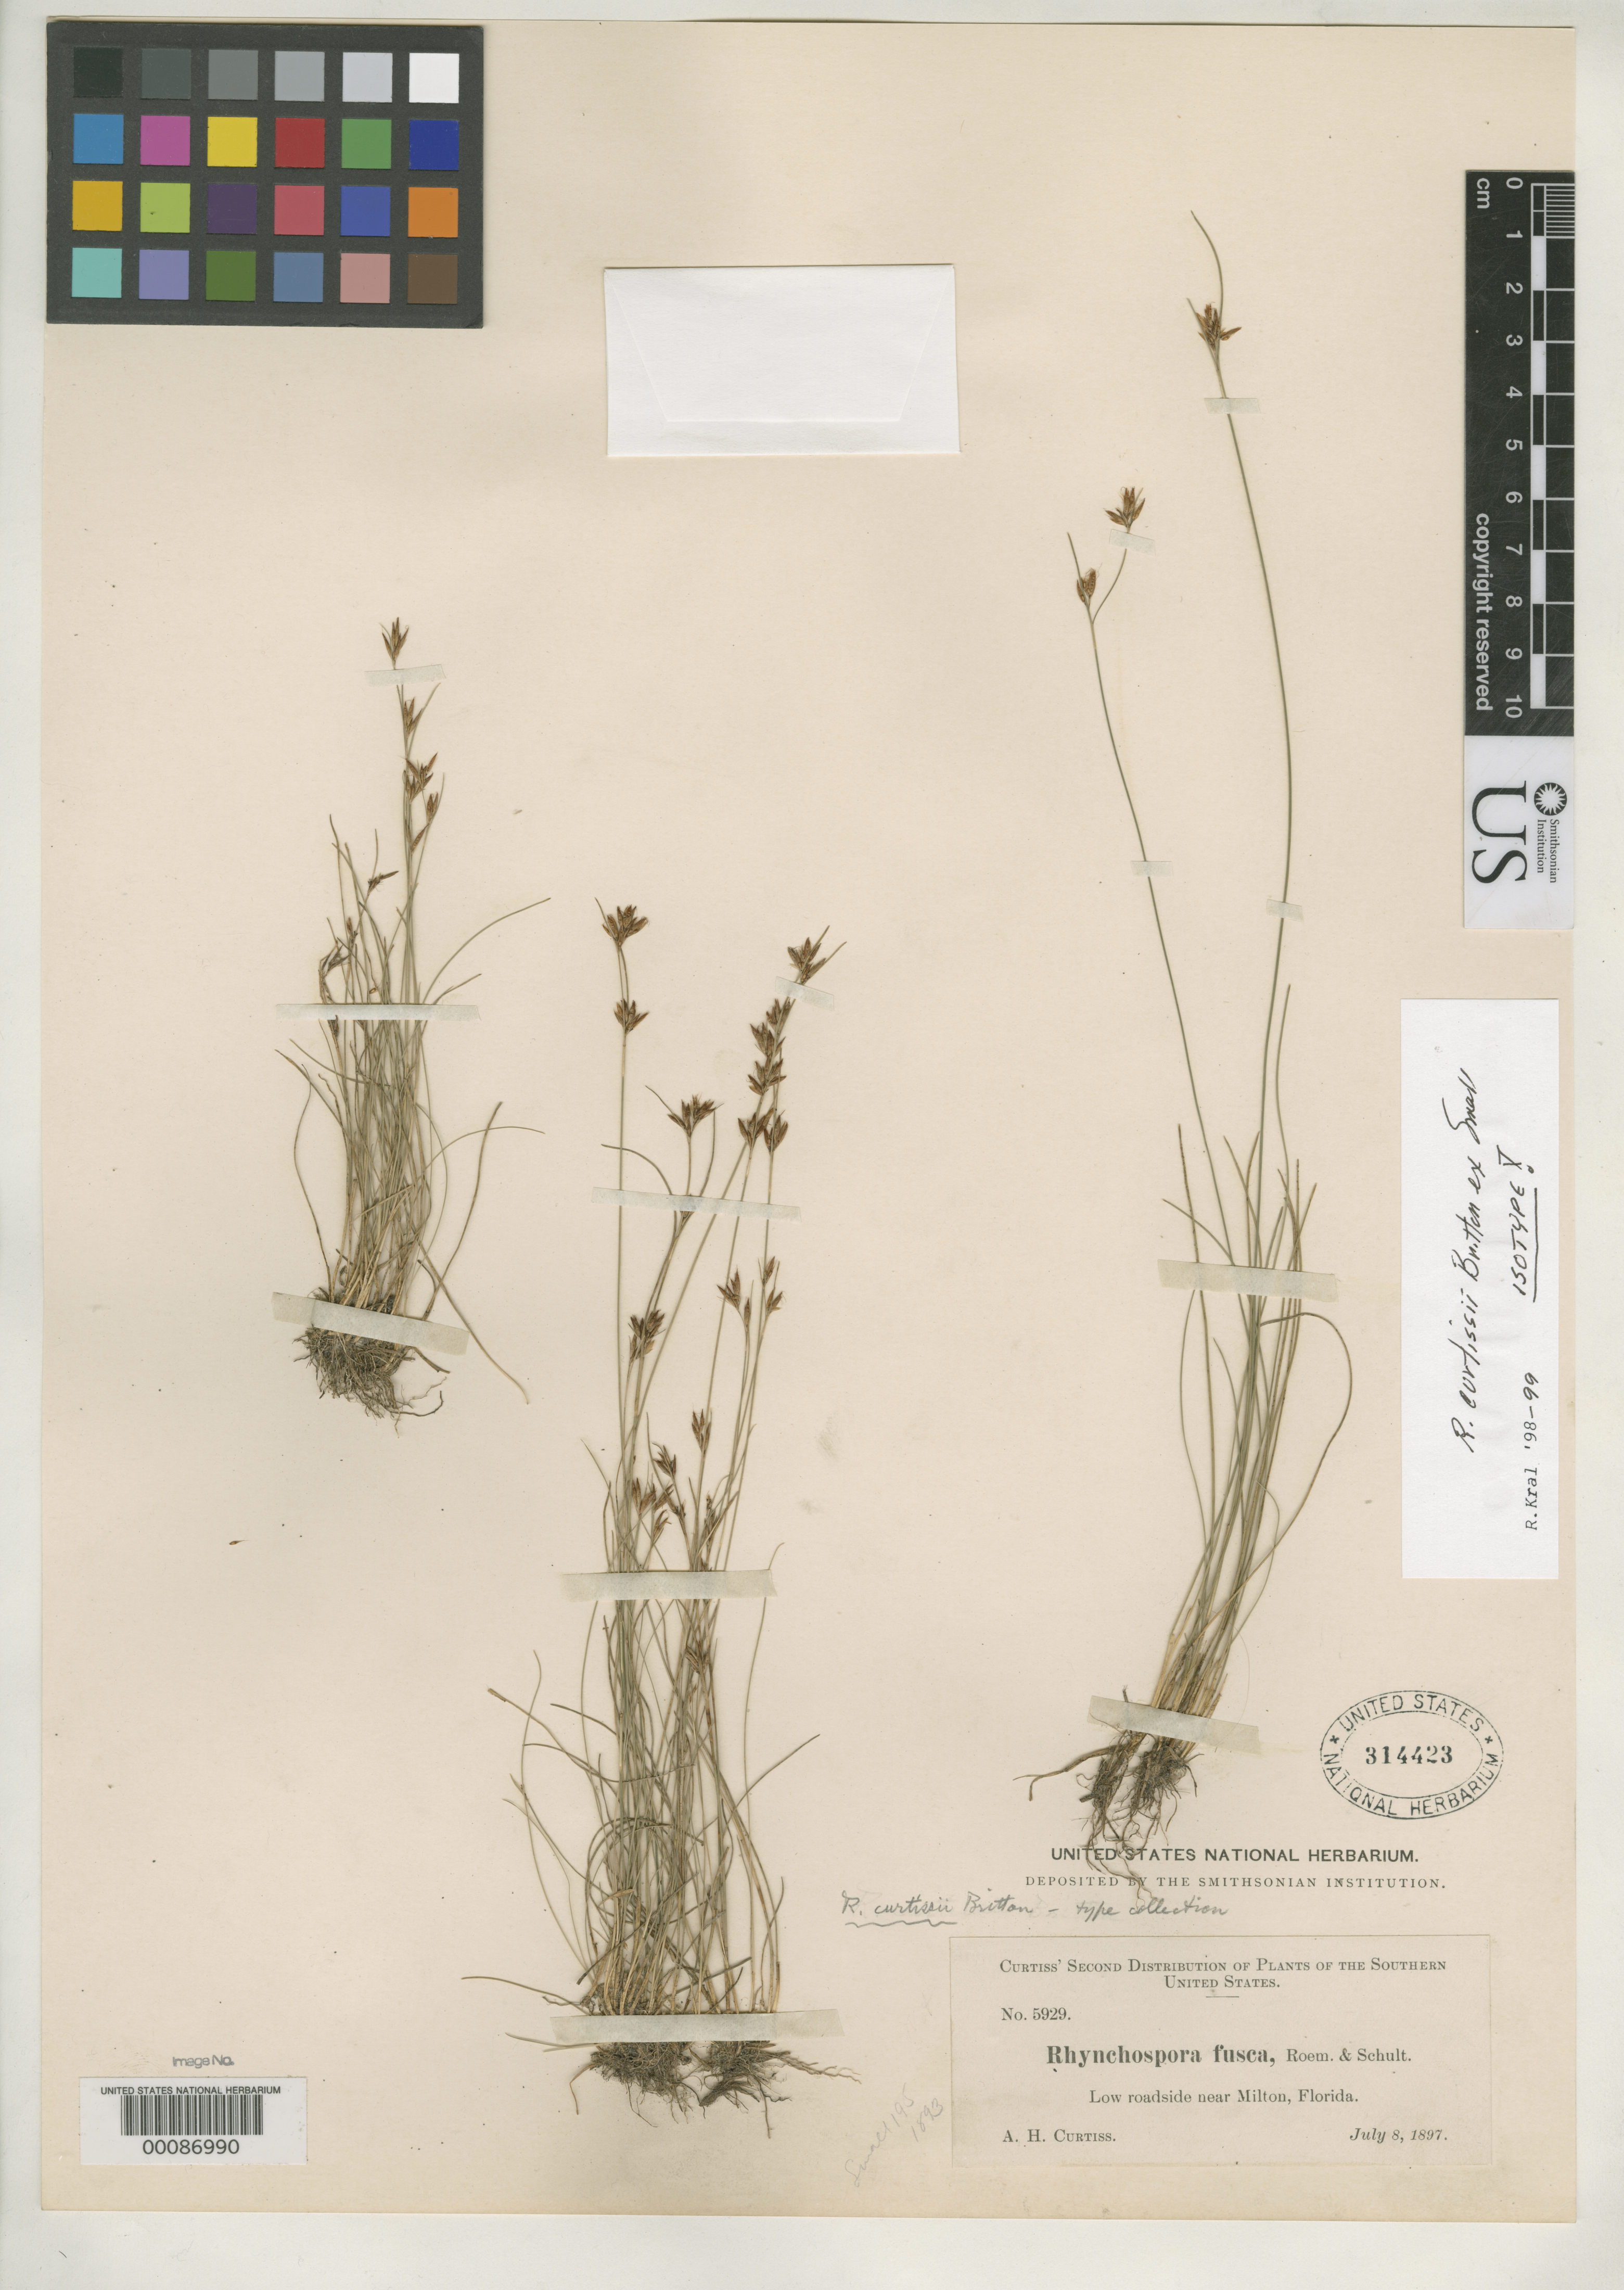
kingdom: Plantae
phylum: Tracheophyta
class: Liliopsida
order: Poales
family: Cyperaceae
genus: Rhynchospora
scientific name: Rhynchospora curtissii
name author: Britton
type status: Type Collection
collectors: A. H. Curtiss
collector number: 5929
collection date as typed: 08 Jul 1897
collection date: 1897-07-08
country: United States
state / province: Florida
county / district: Santa Rosa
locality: Low roadside near Milton.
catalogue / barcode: US 314423